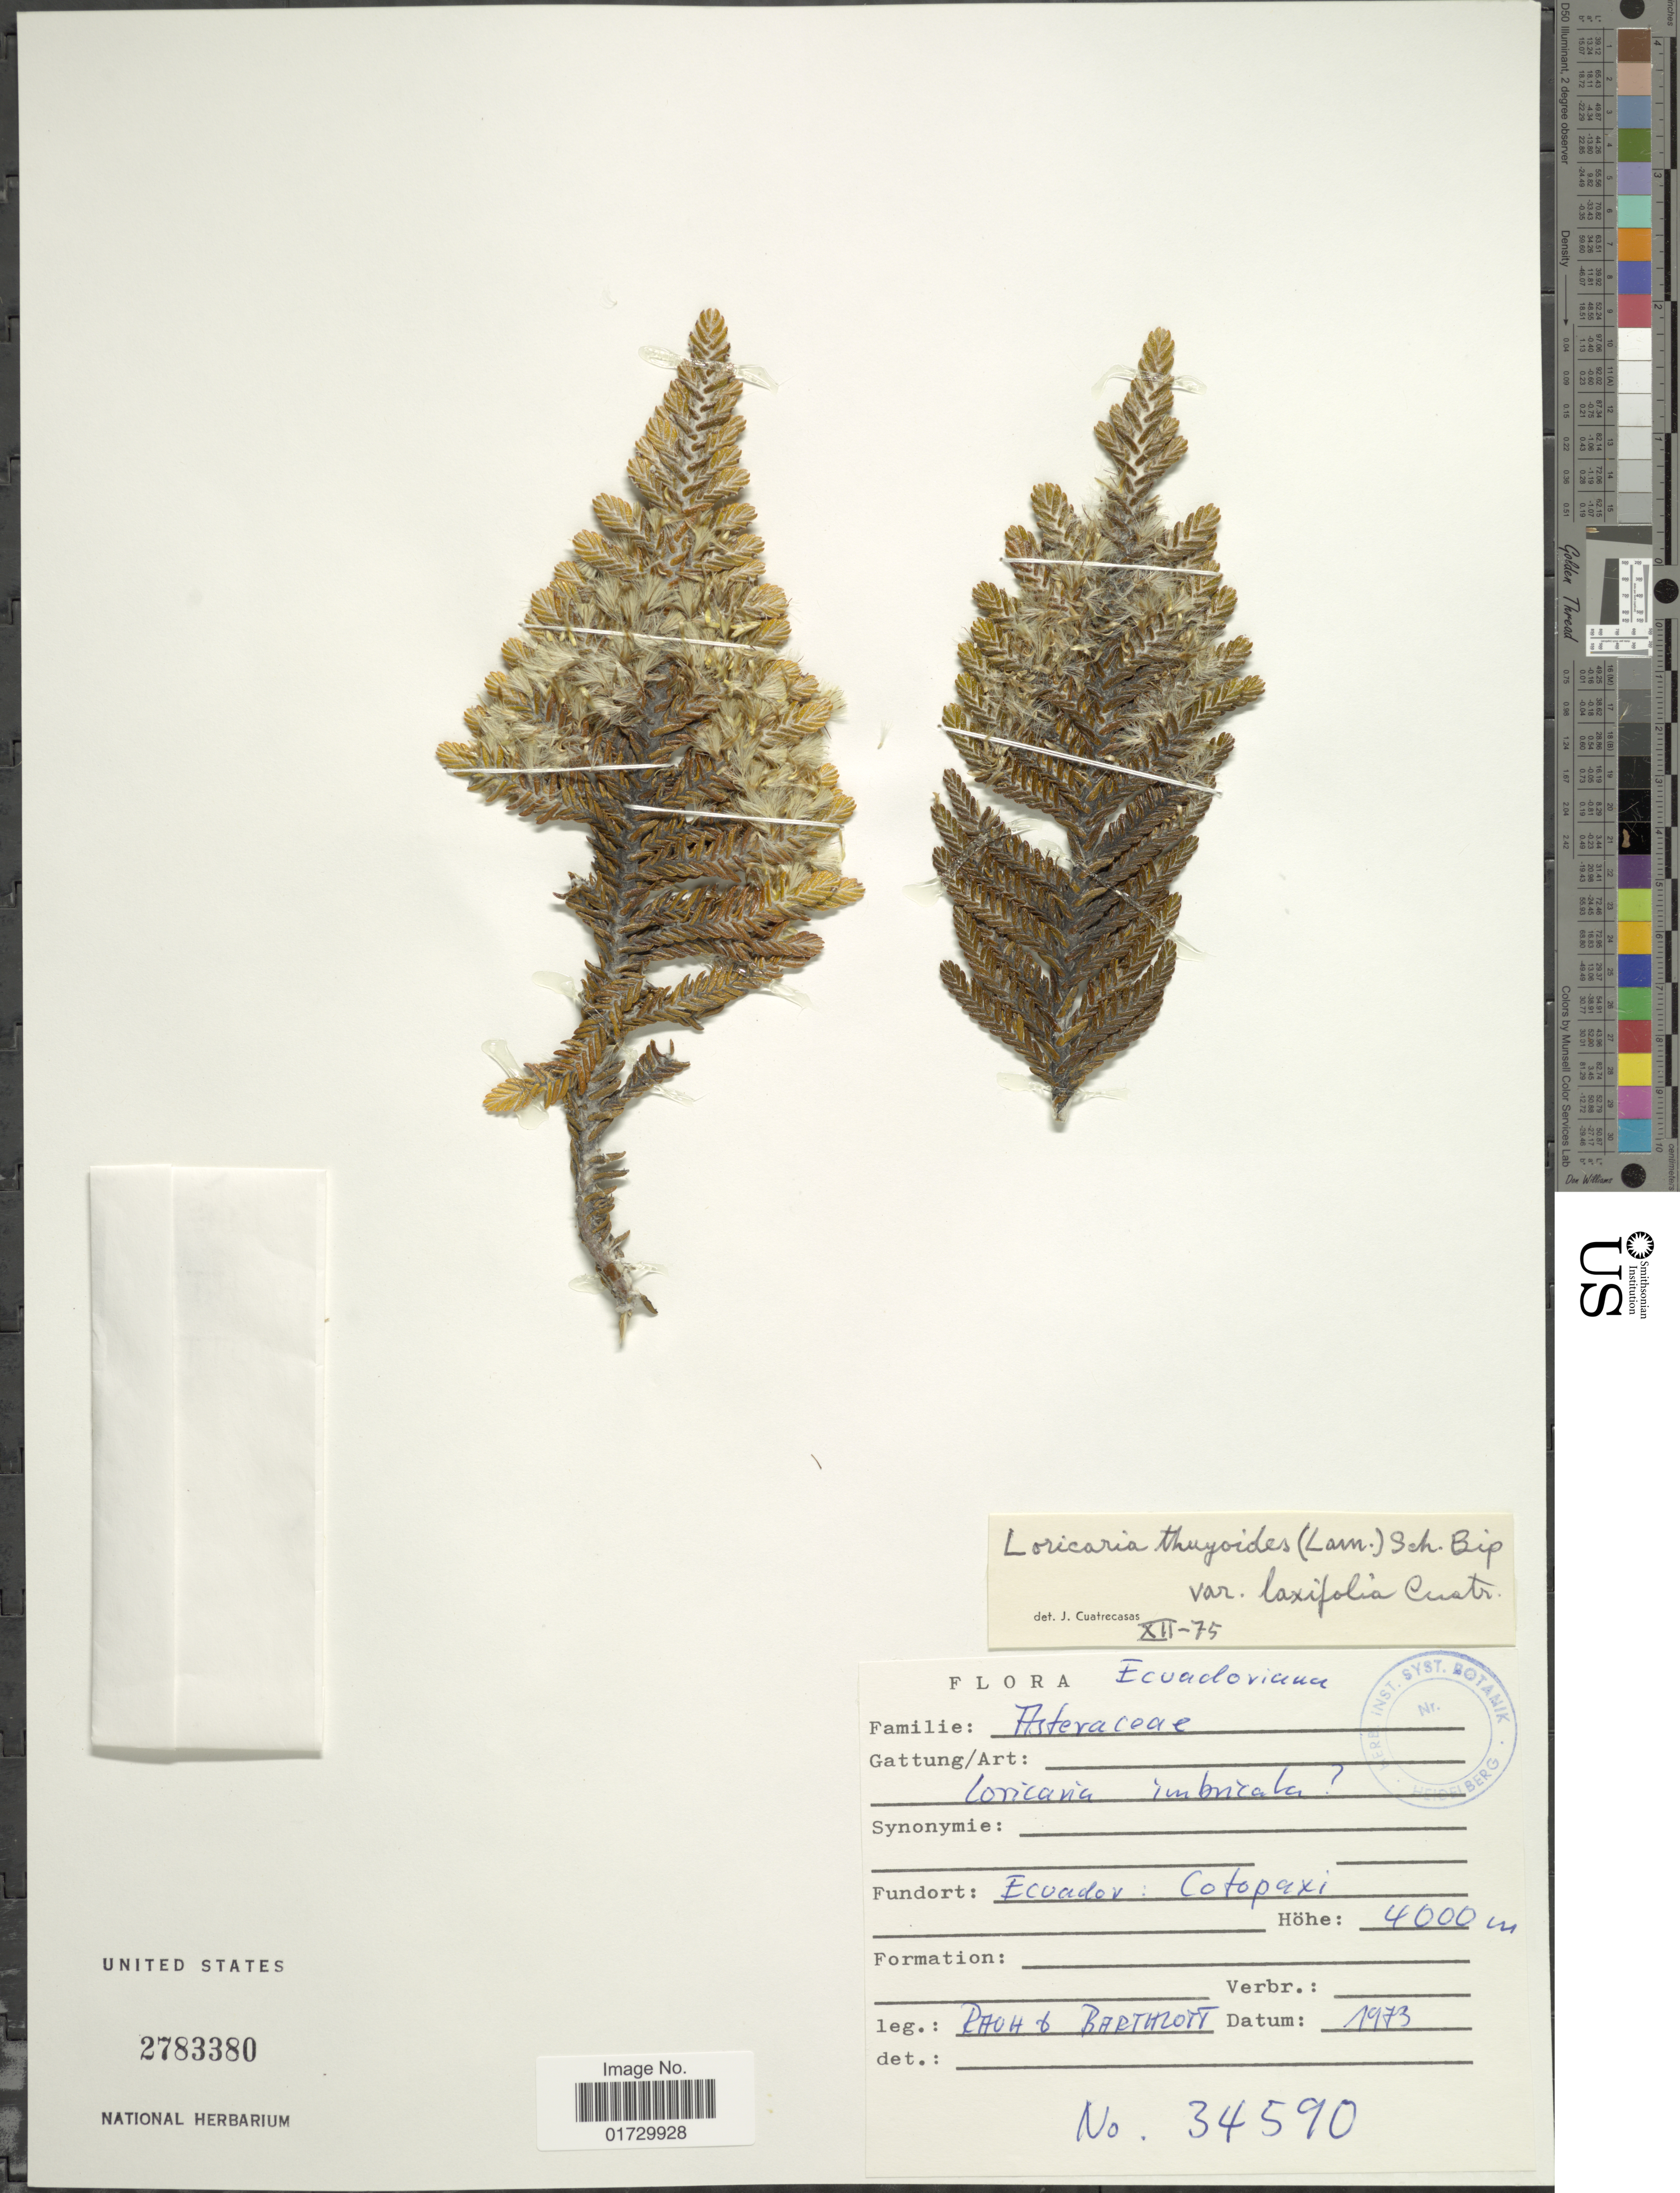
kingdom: Plantae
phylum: Tracheophyta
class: Magnoliopsida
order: Asterales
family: Asteraceae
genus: Loricaria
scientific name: Loricaria thuyoides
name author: (Lam.) Sch. Bip.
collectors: -. Rauh & R. Barthlott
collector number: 34590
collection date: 1973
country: Ecuador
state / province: Cotopaxi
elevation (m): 4000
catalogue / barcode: US 2783380